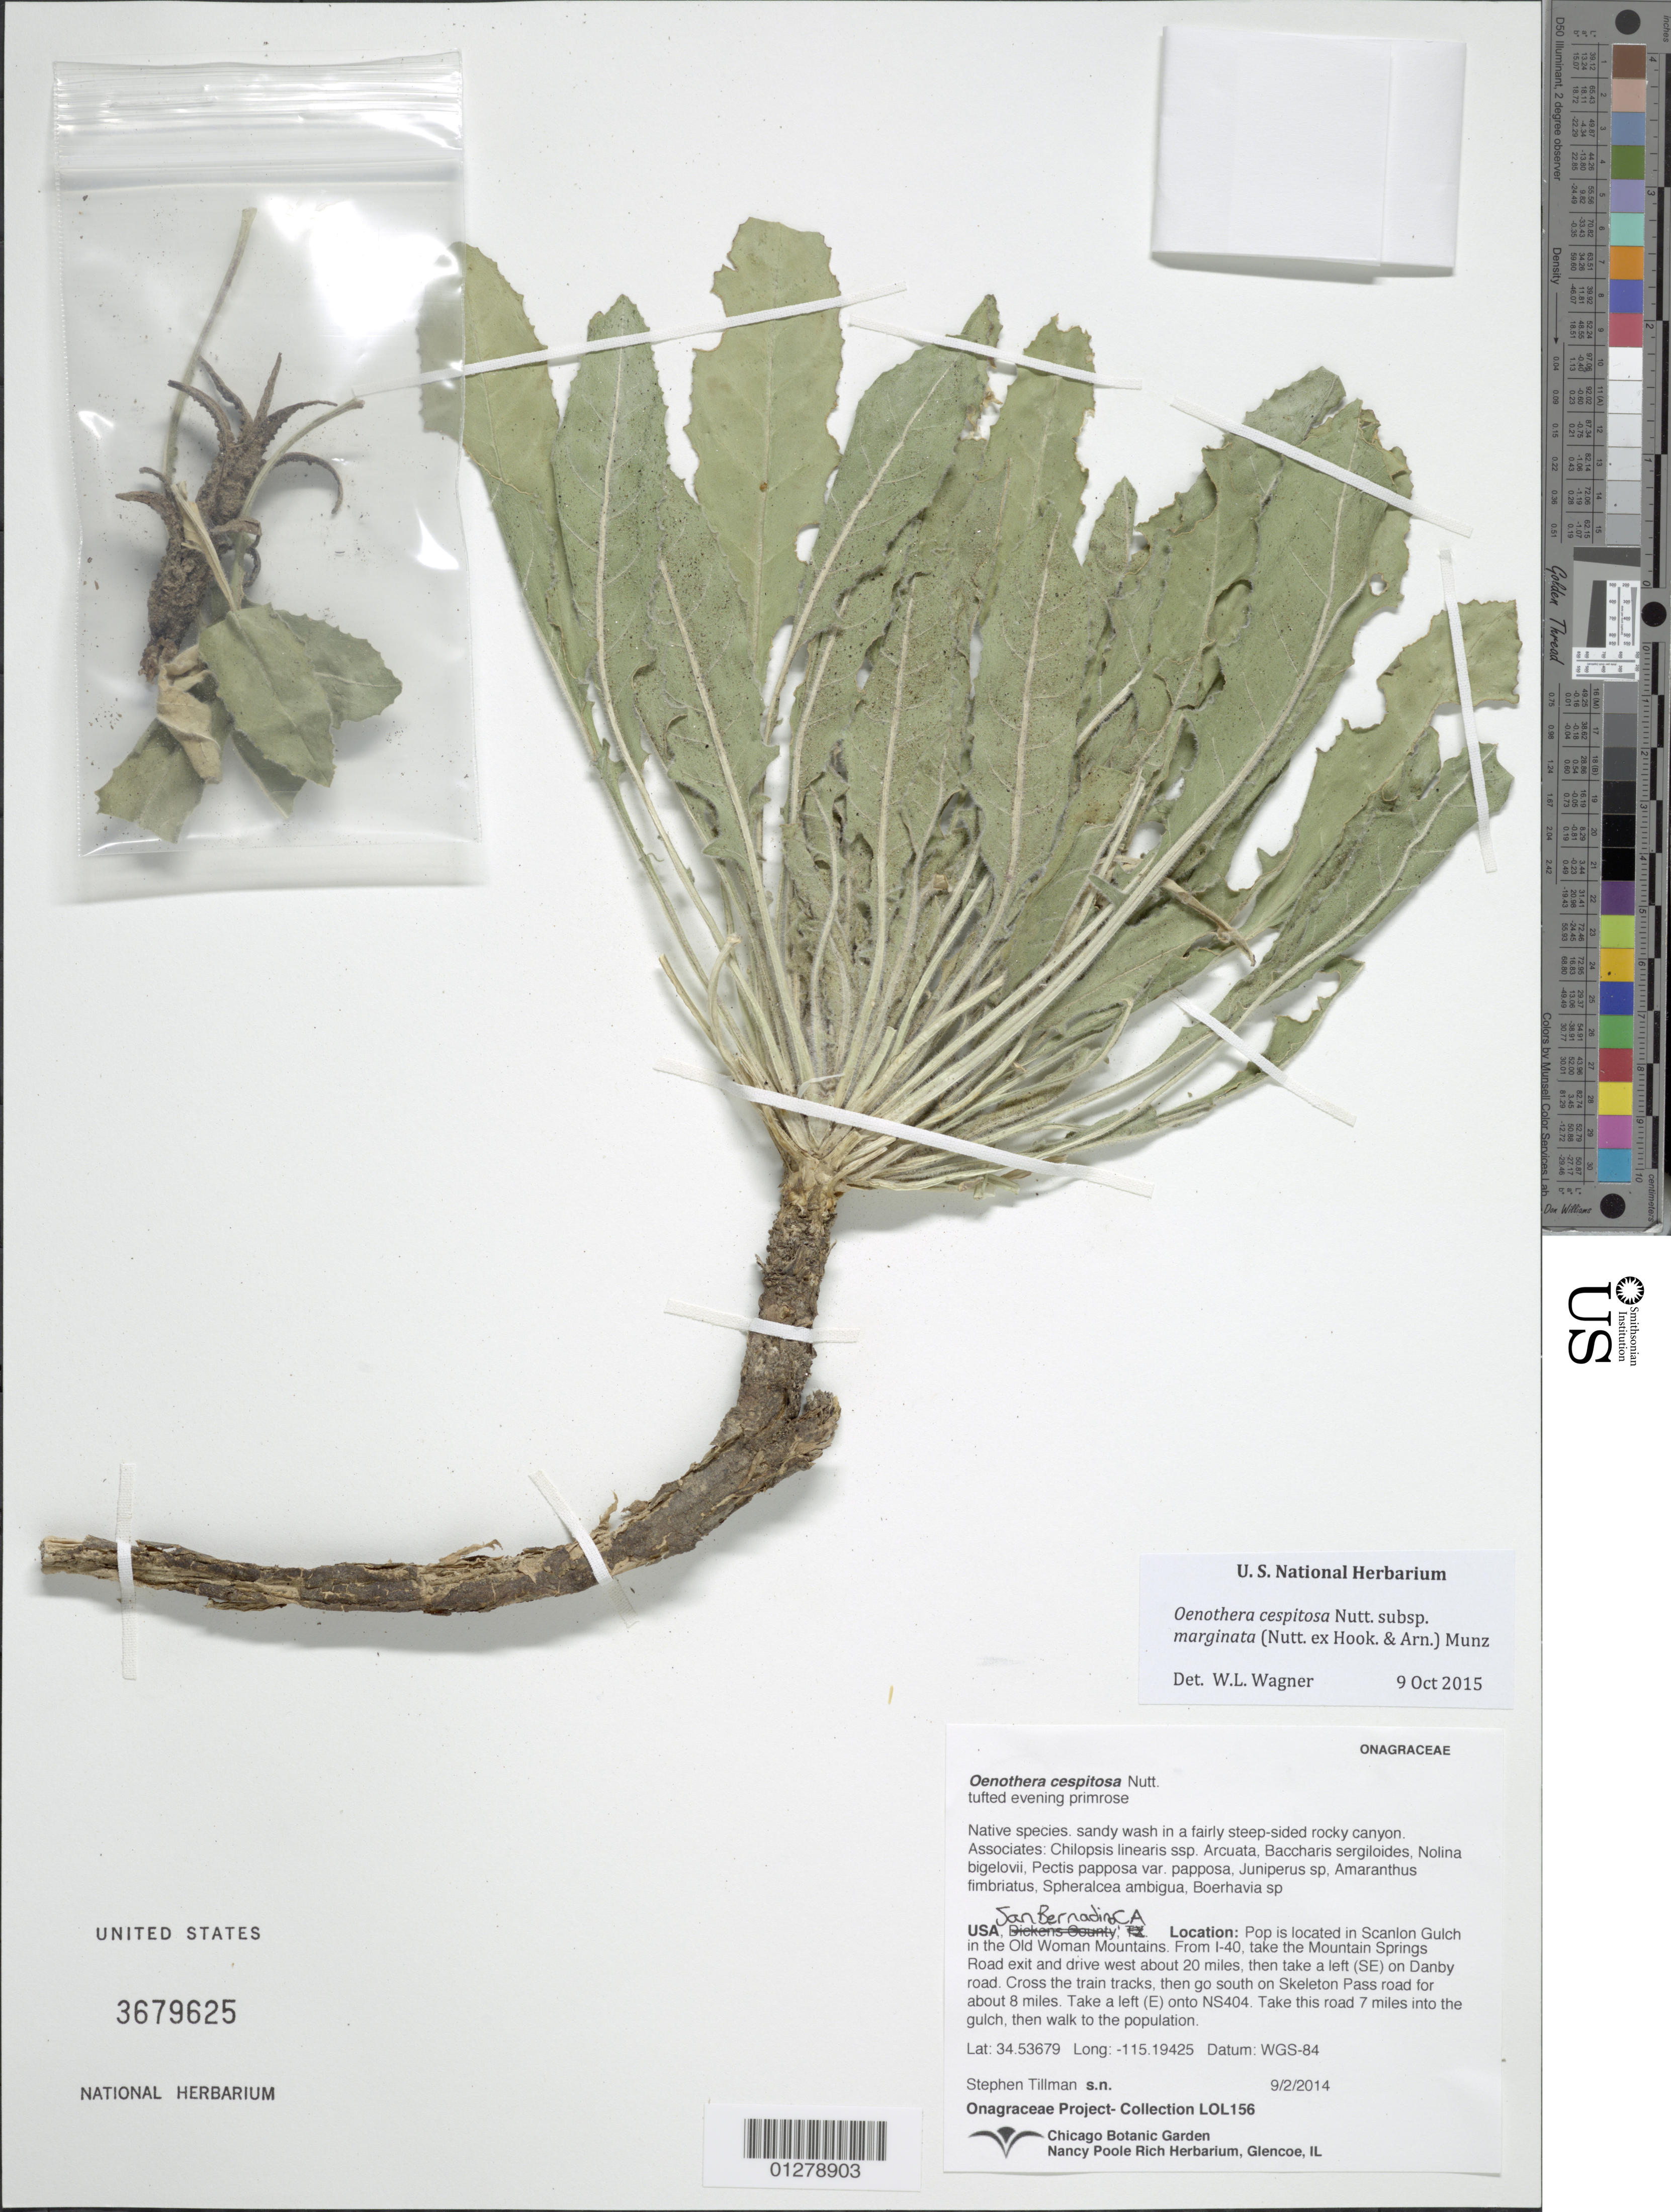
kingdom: Plantae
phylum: Tracheophyta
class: Magnoliopsida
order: Myrtales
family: Onagraceae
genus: Oenothera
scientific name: Oenothera cespitosa subsp. marginata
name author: (Nutt. ex Hook. & Arn.) Munz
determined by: Wagner, W. L., (BOT), Smithsonian Institution - National Museum of Natural History (UNITED STATES)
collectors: Onagraceae Project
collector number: LOL 156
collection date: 2014-09-02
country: United States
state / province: California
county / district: San Bernardino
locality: Pop is in Scanlon Gulch in the Old Woman Mtns. From I-40, take the Mountain Springs Road exit W about 20 miles, then SE on Danby Rd, cross the train tracks, then S on Skeleton Pass Rd for about 8 mi. E onto NS404. Take this rd 7 mi into the gulch.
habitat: sandy wash in a fairly steep-sided rocky canyon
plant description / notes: US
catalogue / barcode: US 3679625